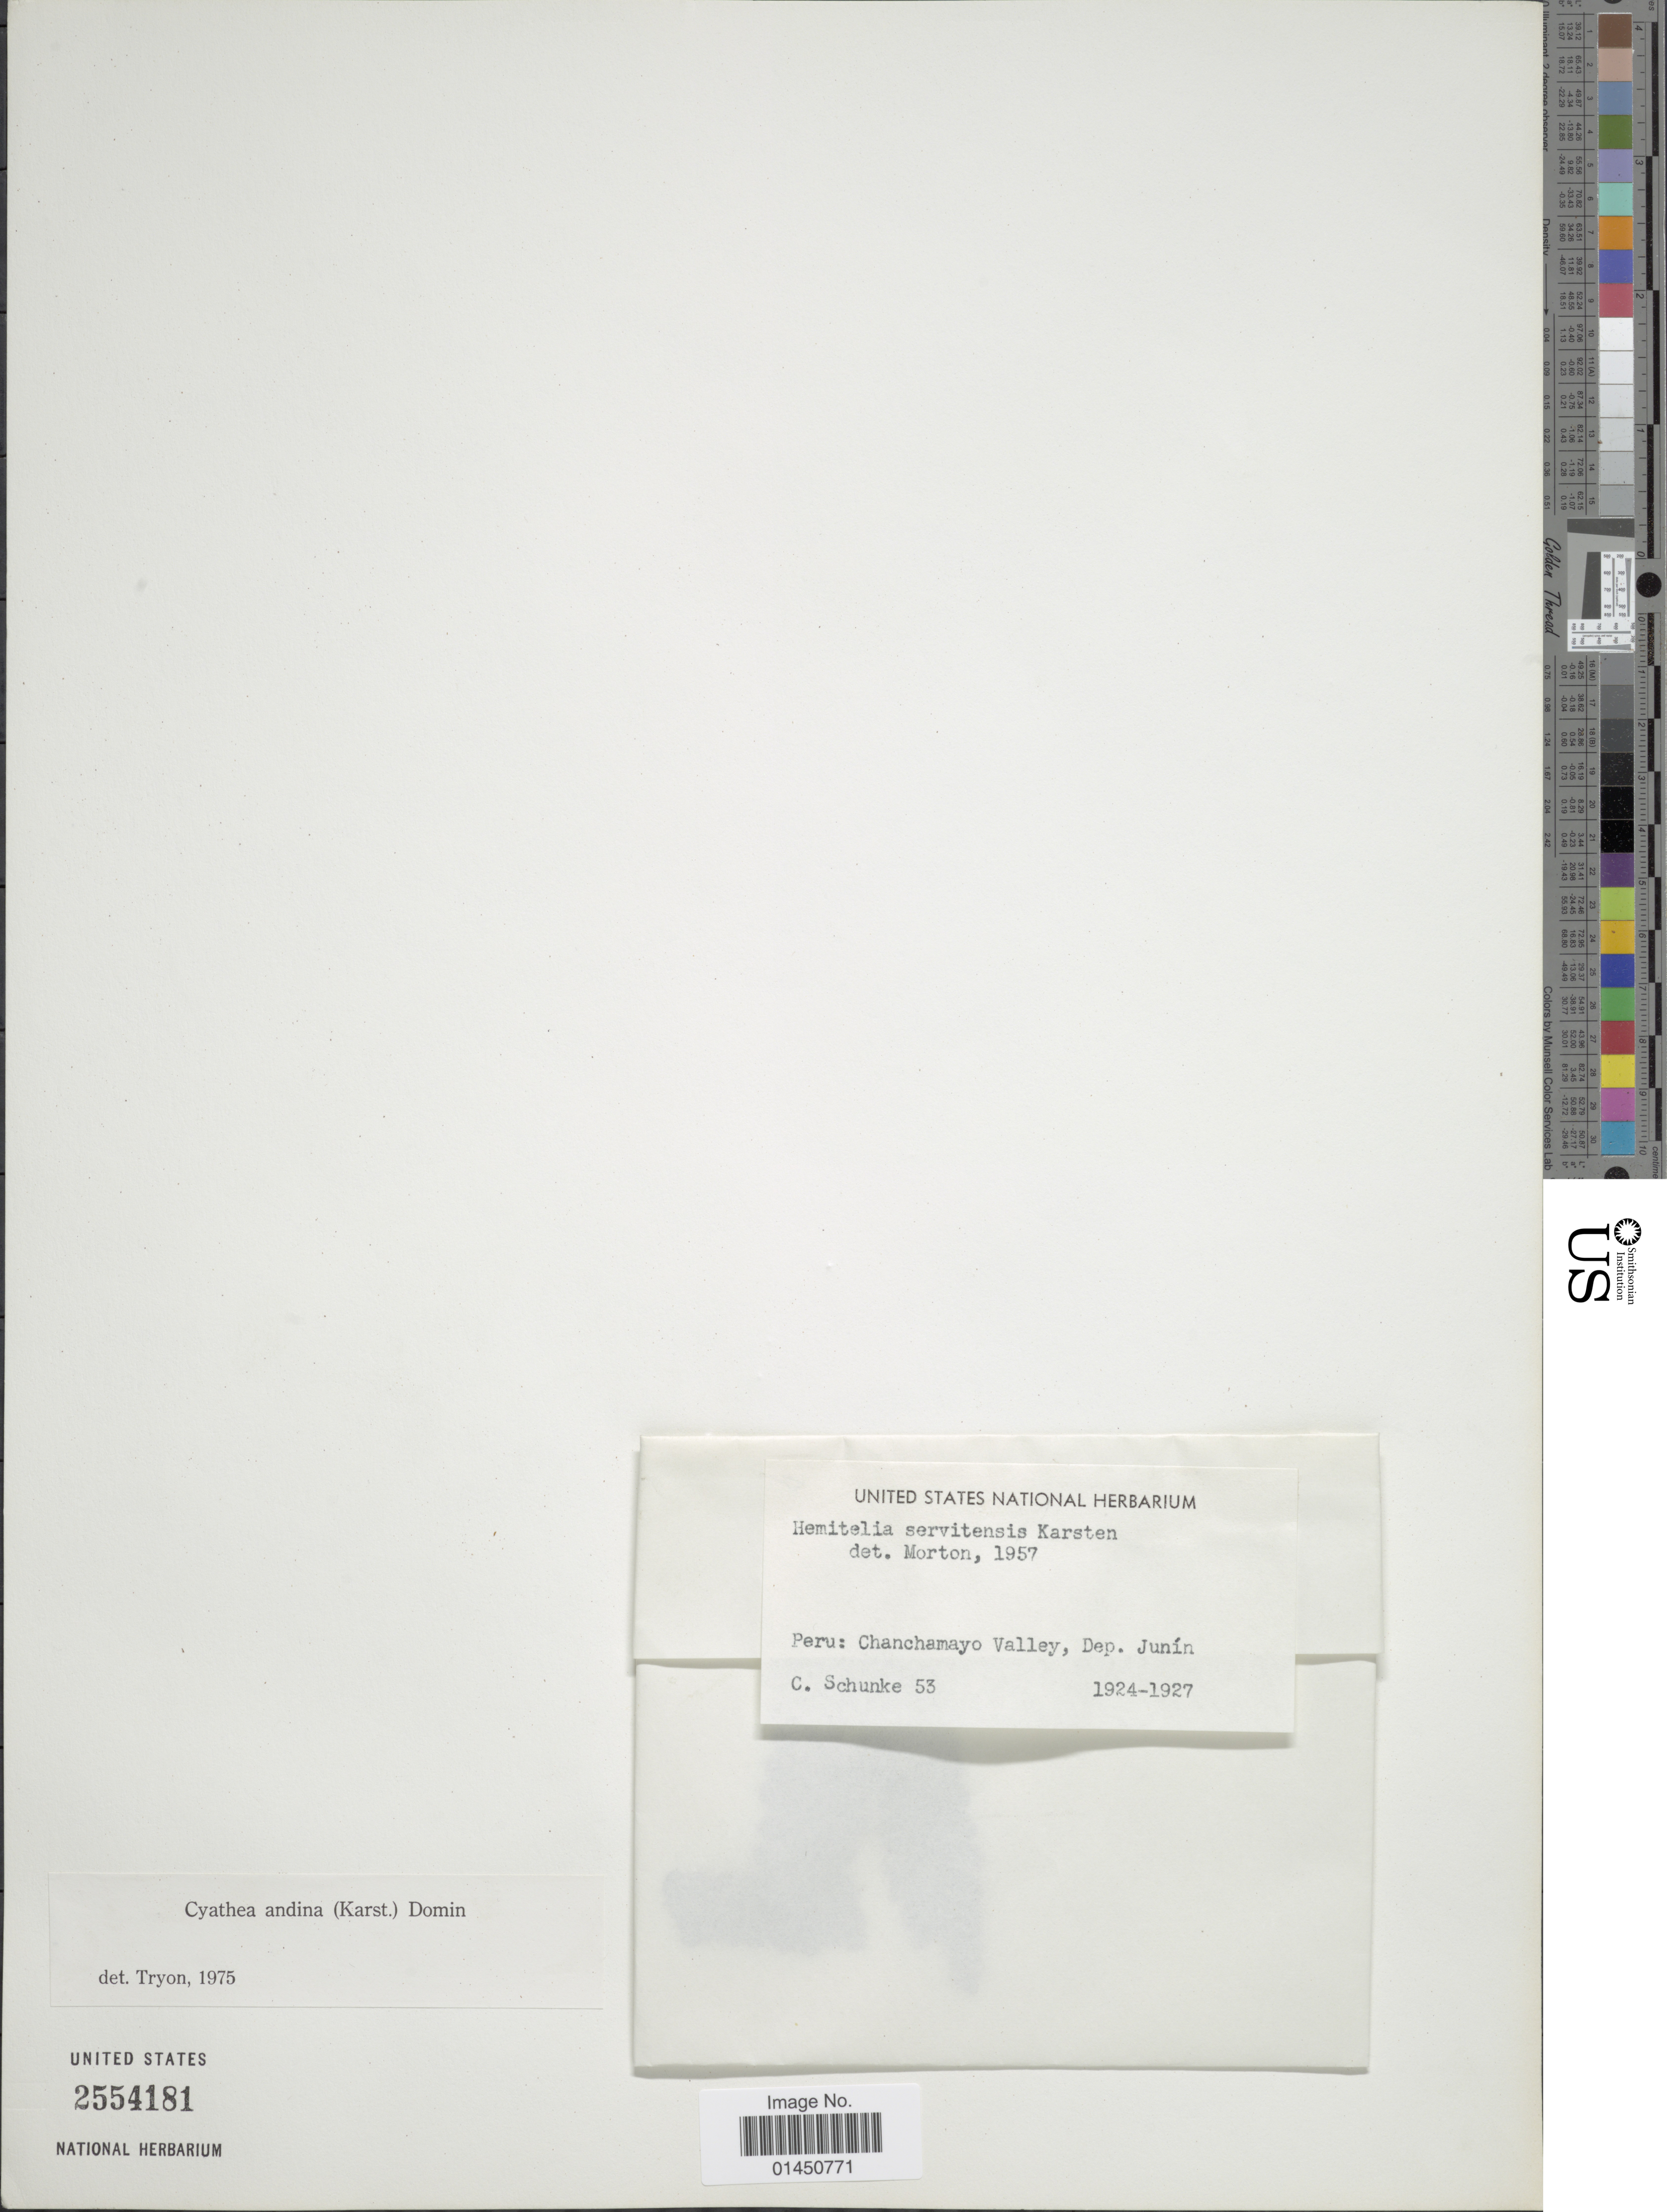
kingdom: Plantae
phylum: Tracheophyta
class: Polypodiopsida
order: Cyatheales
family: Cyatheaceae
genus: Cyathea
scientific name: Cyathea andina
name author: Domin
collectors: C. Schunke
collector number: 53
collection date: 1924/1927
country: Peru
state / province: Junín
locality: Chanchamayo Valley.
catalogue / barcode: US 2554181